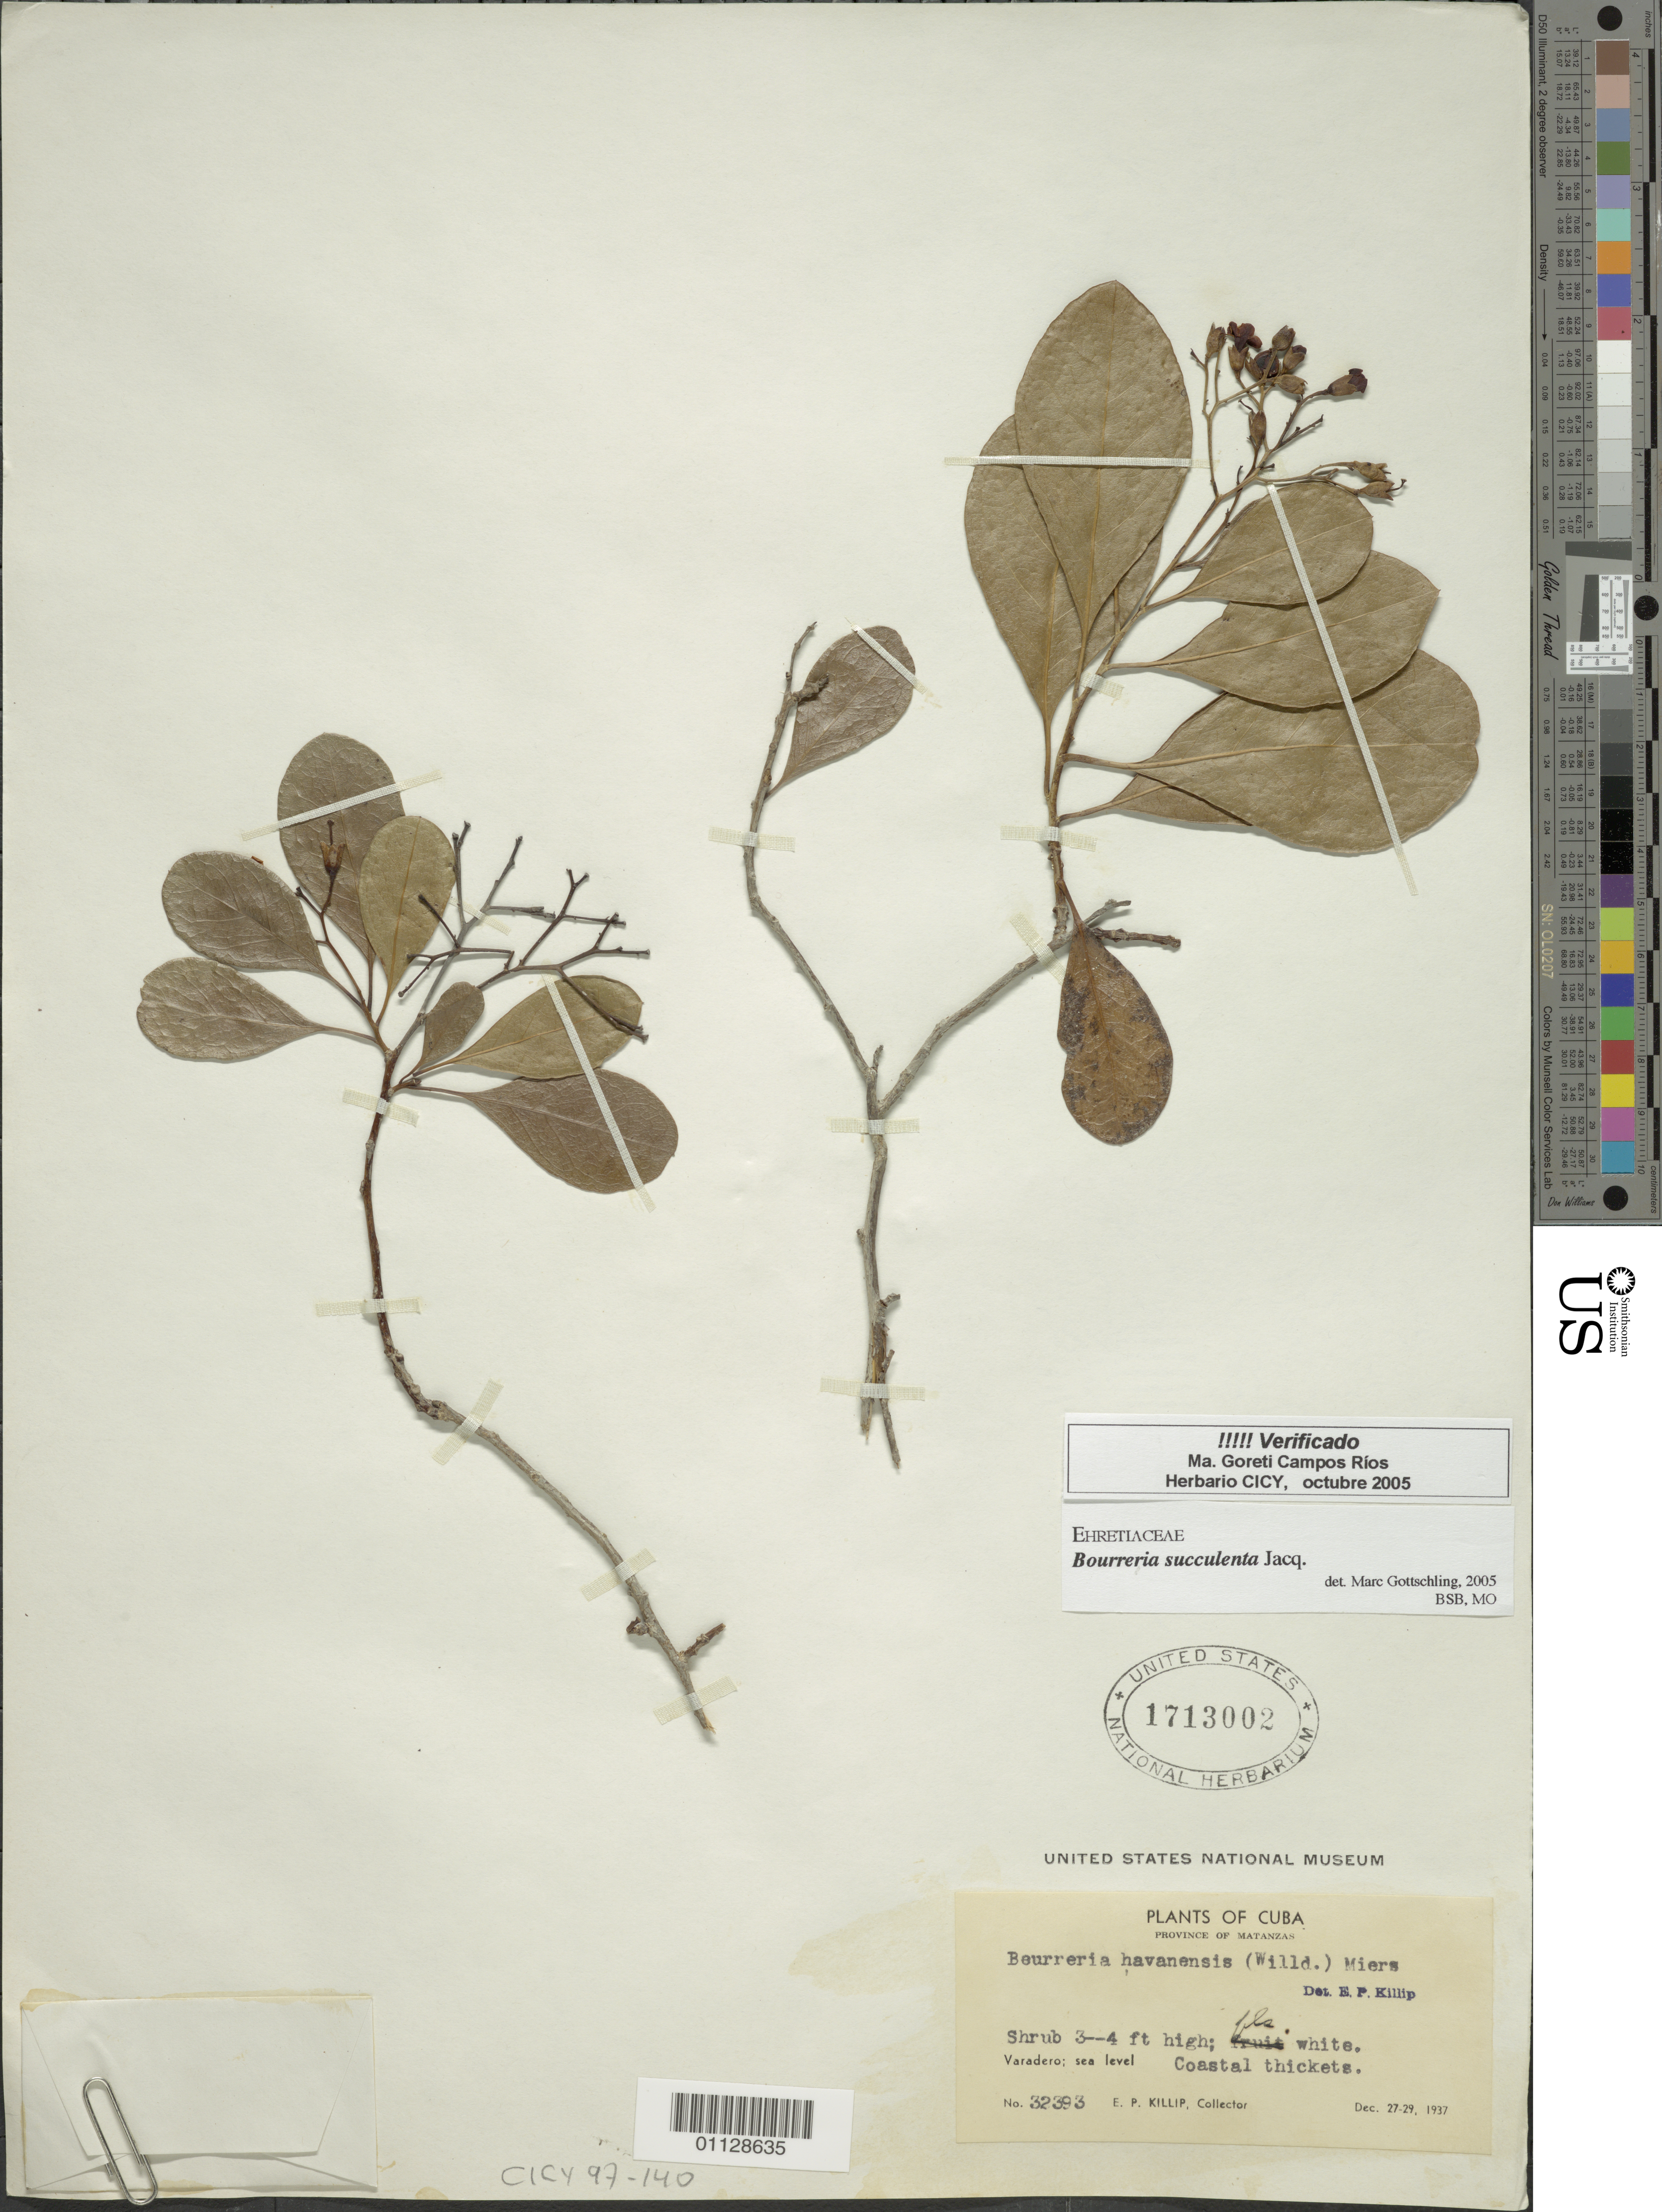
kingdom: Plantae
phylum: Tracheophyta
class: Magnoliopsida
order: Boraginales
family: Ehretiaceae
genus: Bourreria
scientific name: Bourreria succulenta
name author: Jacq.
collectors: E. P. Killip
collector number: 32393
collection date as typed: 27 Dec 1937 to 29 Dec 1937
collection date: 1937-12-27/1937-12-29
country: Cuba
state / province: Matanzas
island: Cuba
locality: Coastal thickets, Varadero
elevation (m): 0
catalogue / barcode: US 1713002